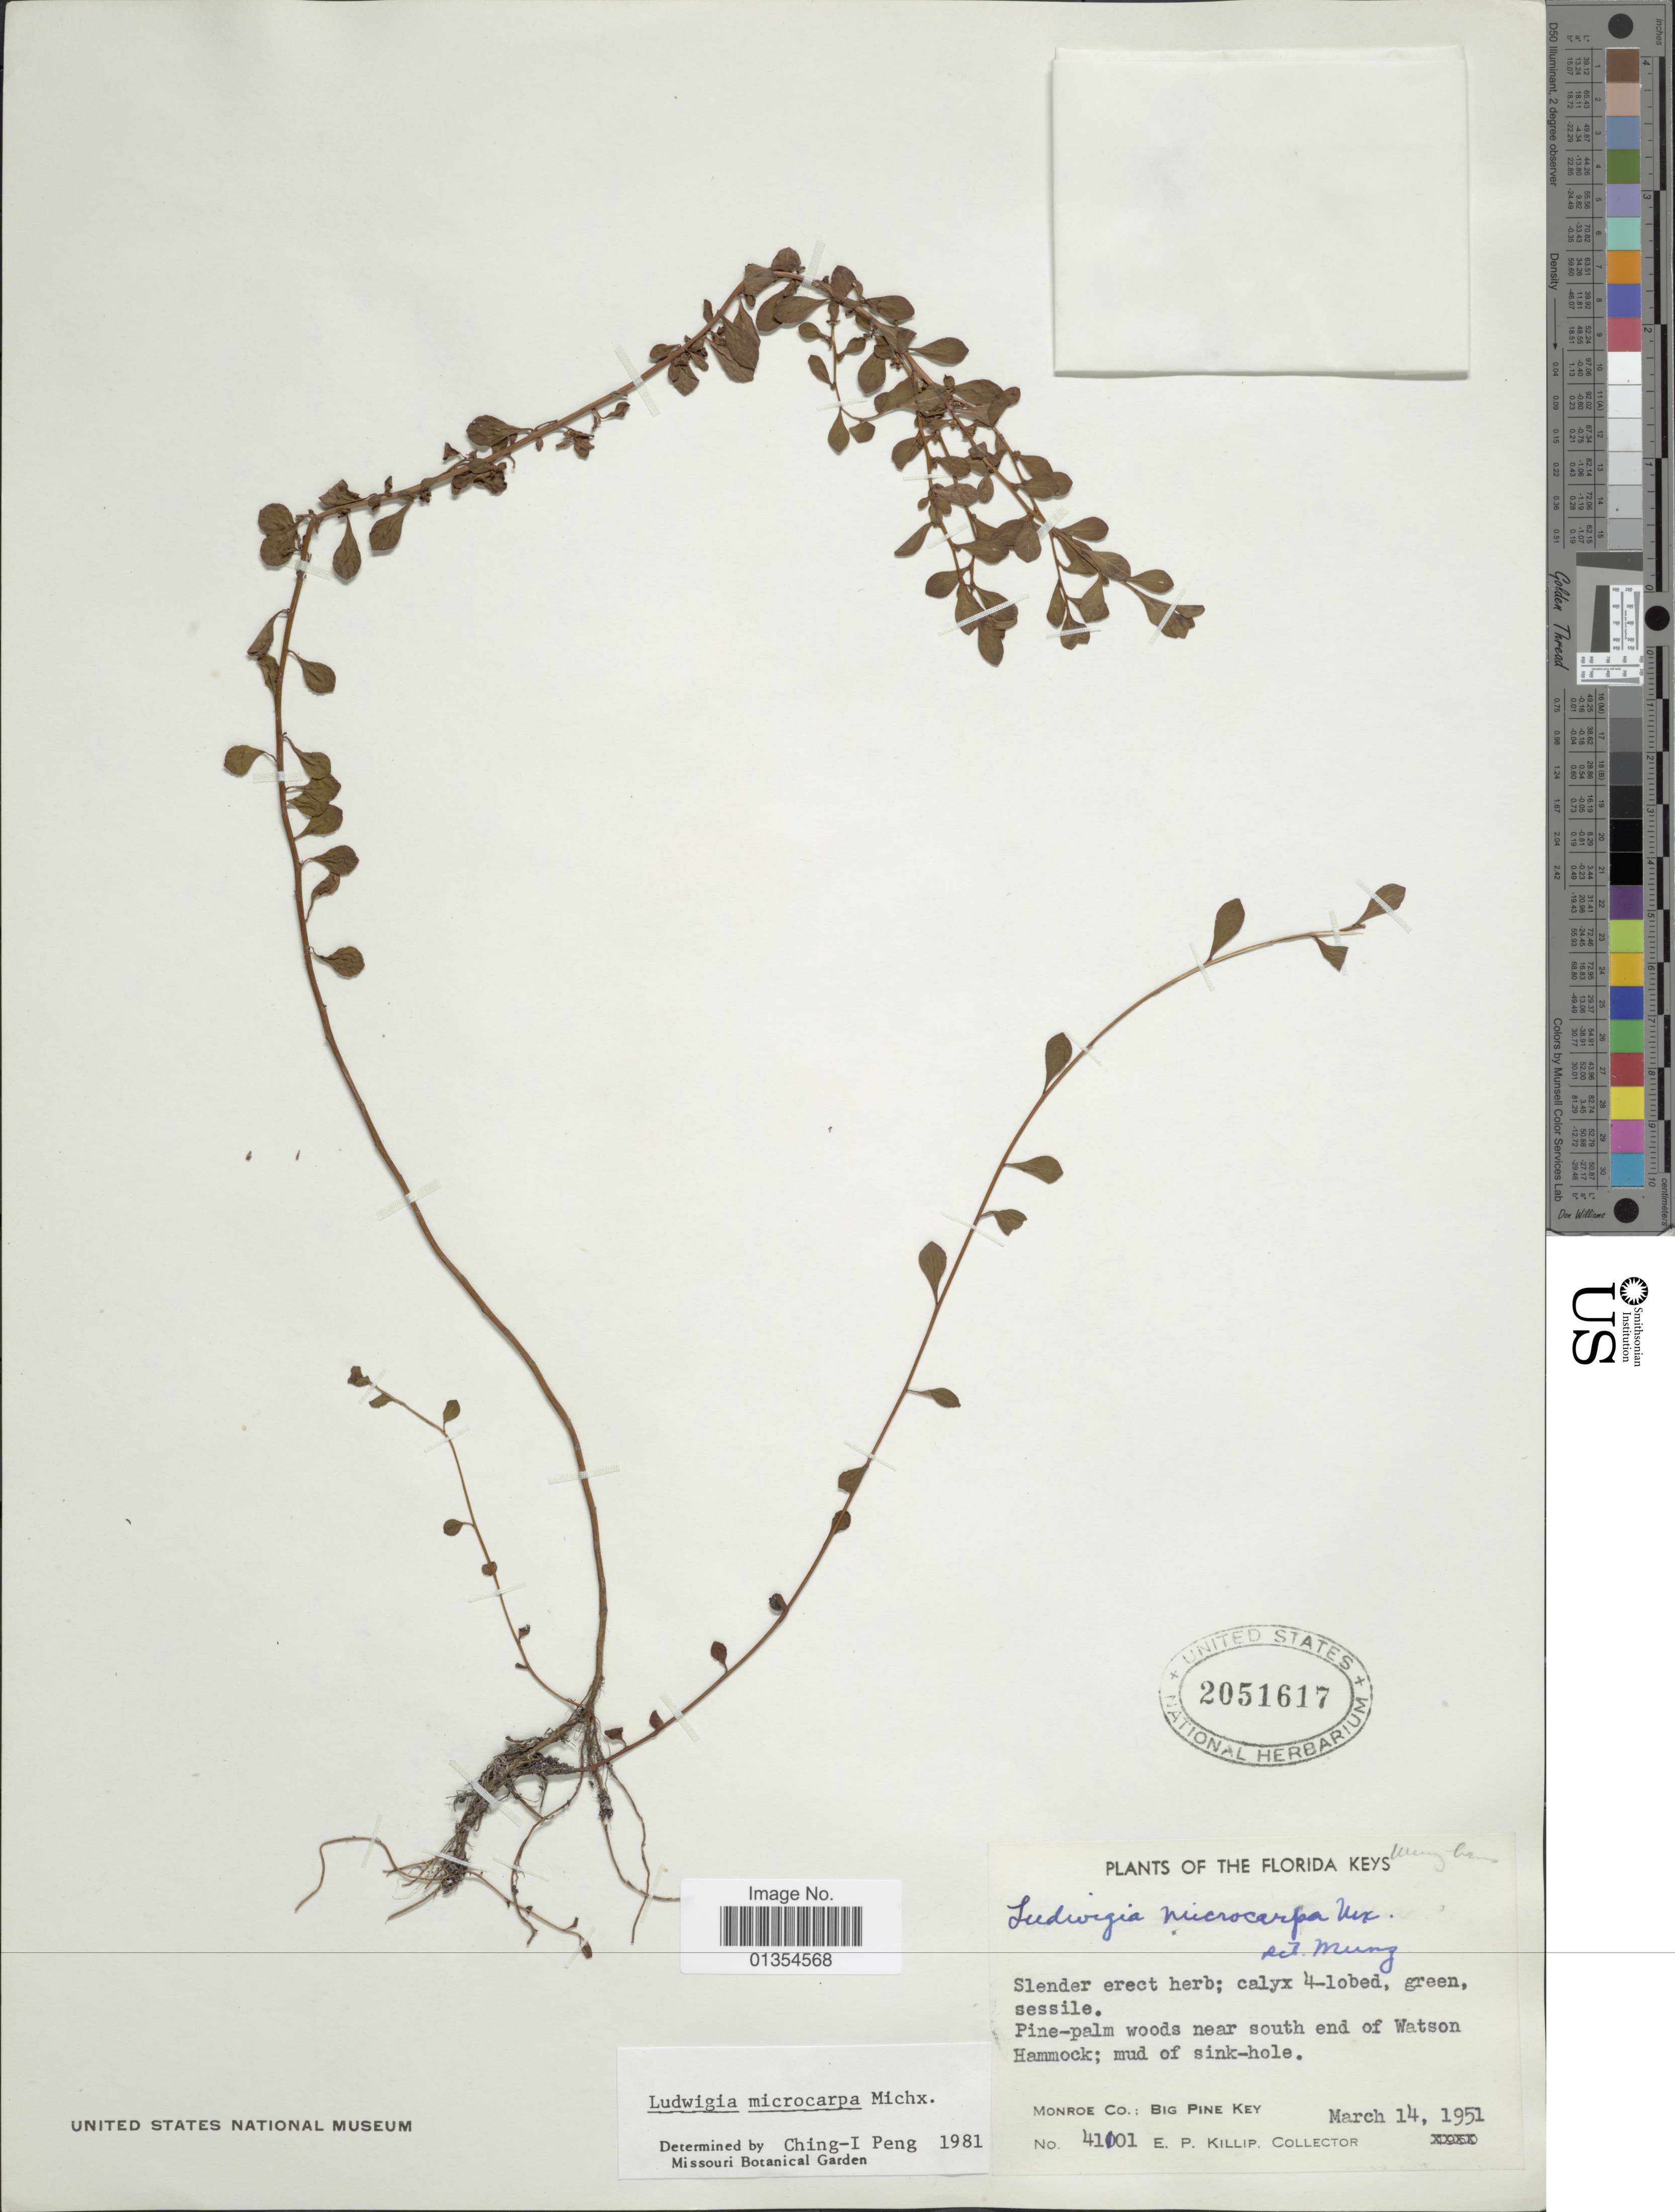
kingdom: Plantae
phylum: Tracheophyta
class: Magnoliopsida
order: Myrtales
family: Onagraceae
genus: Ludwigia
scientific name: Ludwigia microcarpa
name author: Michx.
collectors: E. P. Killip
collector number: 41101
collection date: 1951-03-14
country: United States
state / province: Florida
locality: Florida Keys, near south end of Watson Hammcok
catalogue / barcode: US 2051617